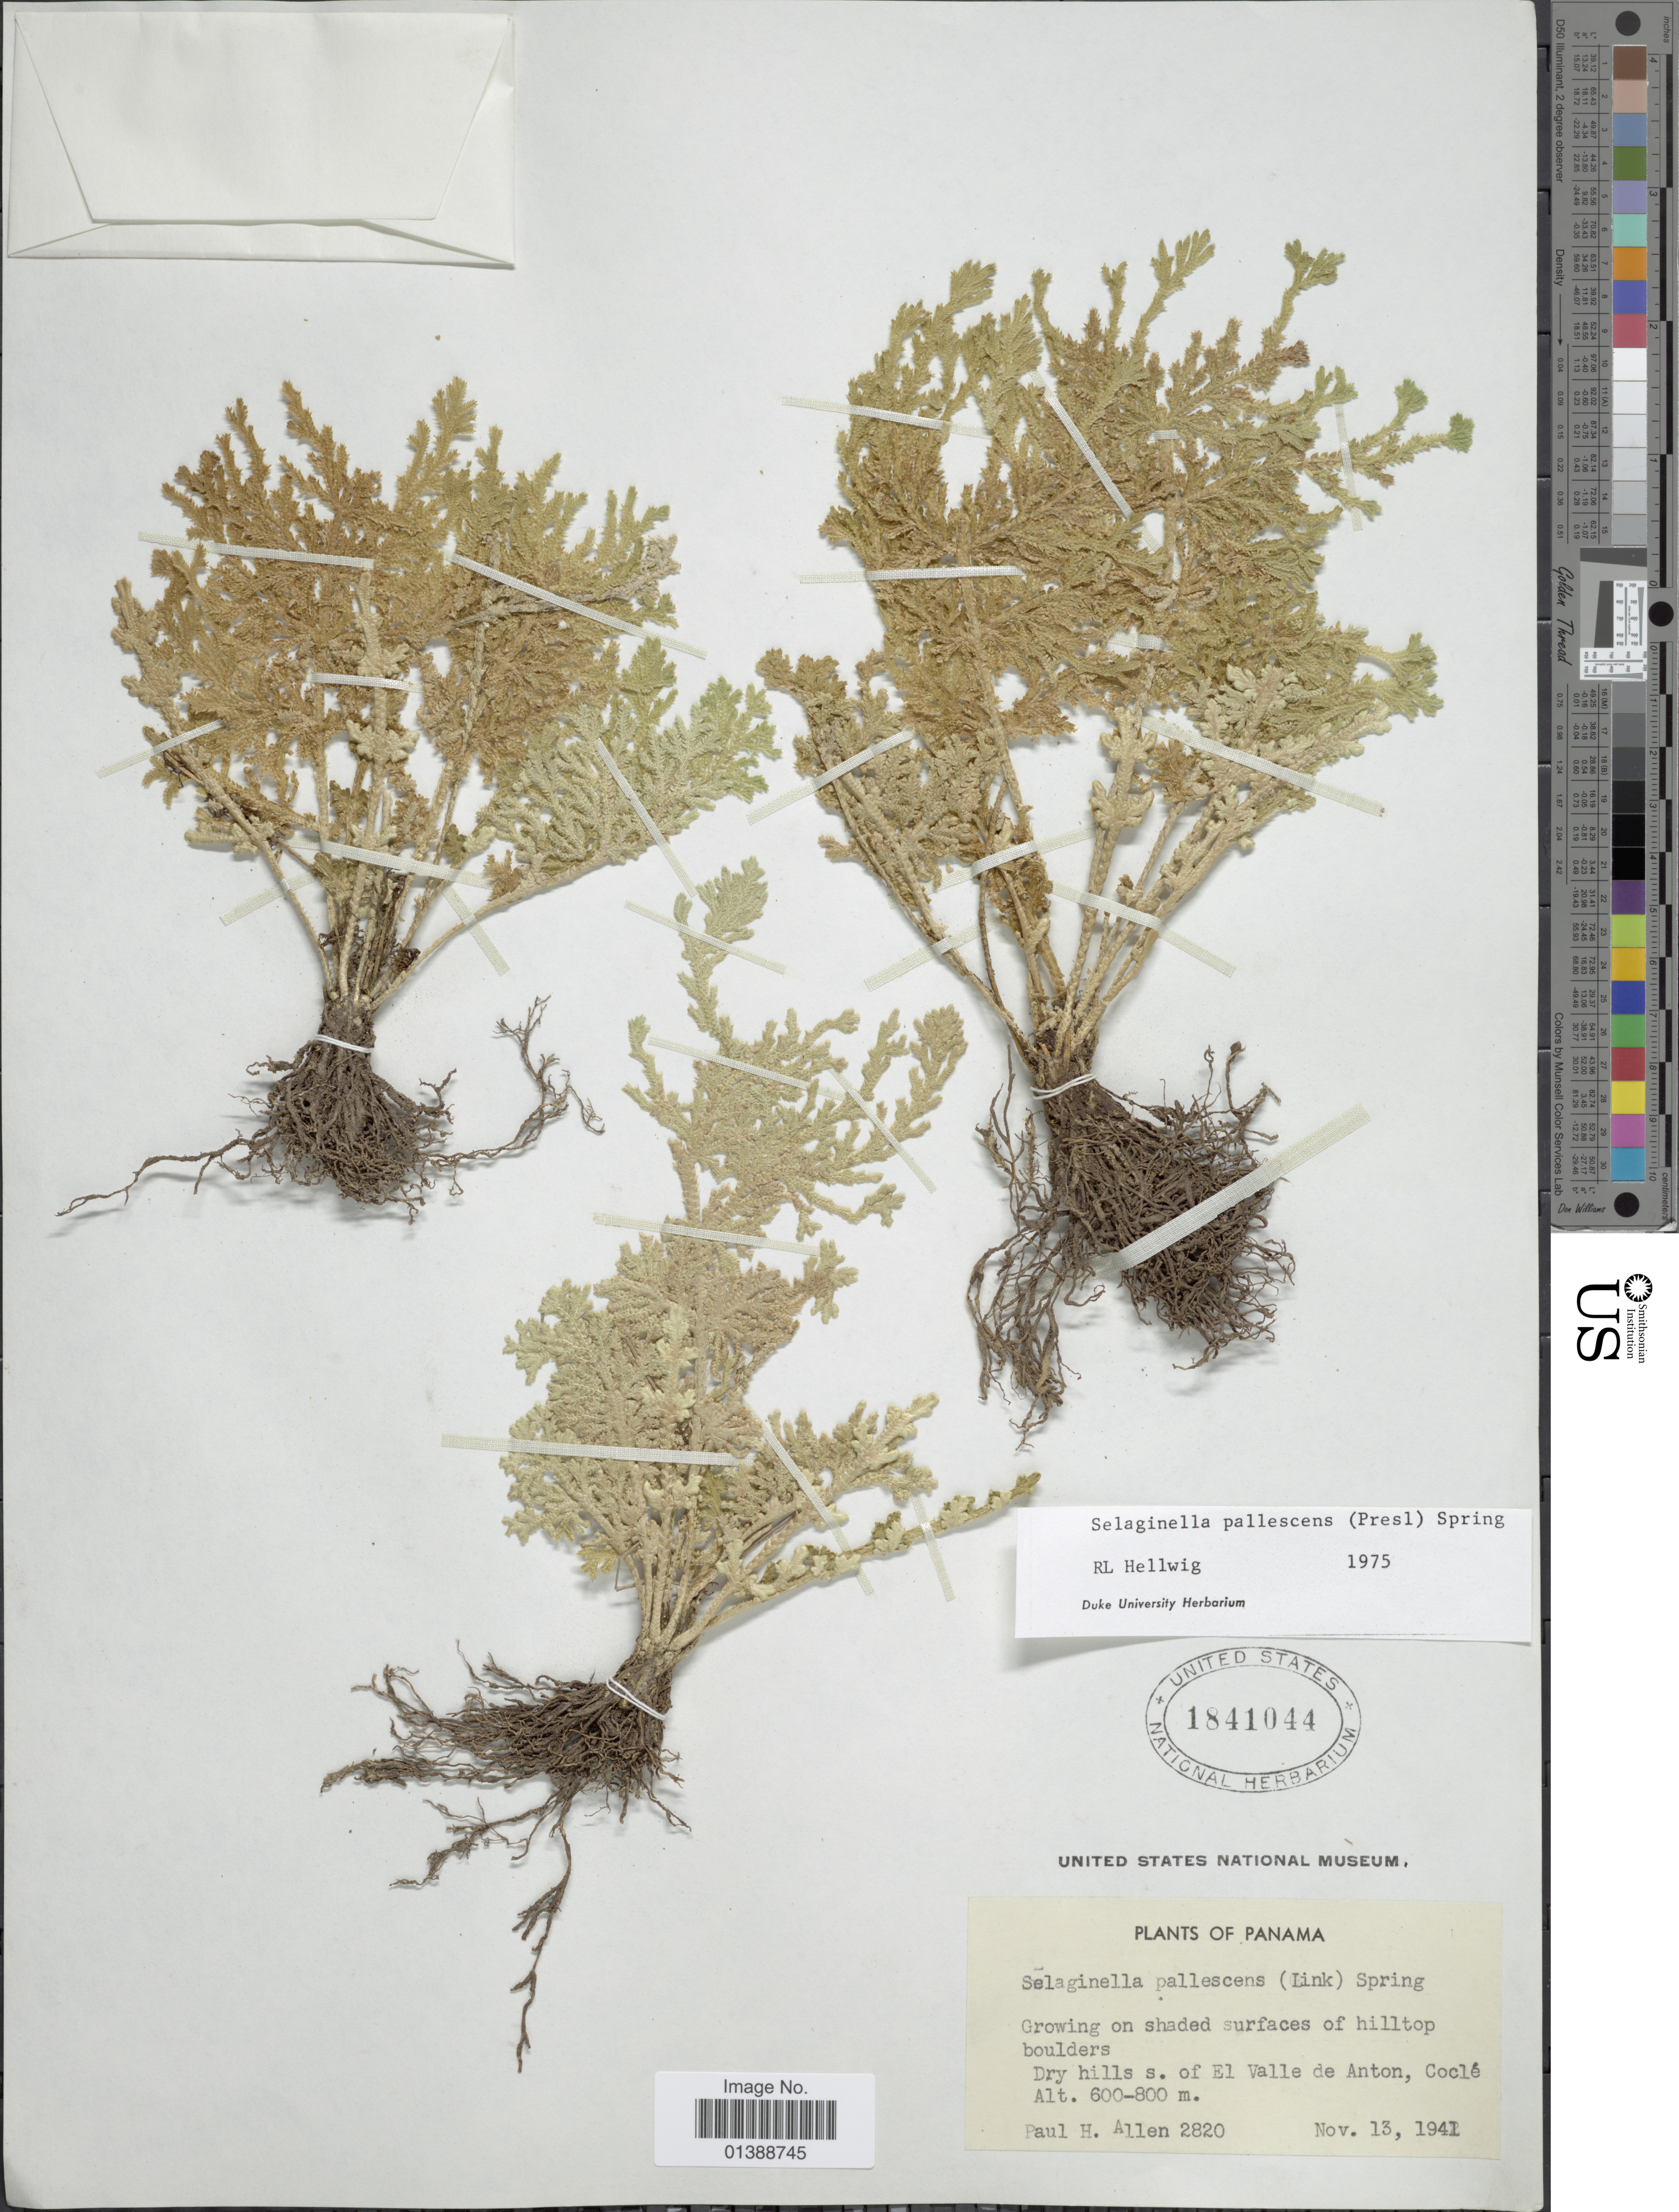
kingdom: Plantae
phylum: Tracheophyta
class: Lycopodiopsida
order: Selaginellales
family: Selaginellaceae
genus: Selaginella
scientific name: Selaginella pallescens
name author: (C. Presl) Spring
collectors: P. H. Allen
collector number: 2820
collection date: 1941-11-13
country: Panama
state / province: Coclé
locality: Dry hills s. of El Valle de Anton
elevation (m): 600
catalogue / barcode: US 1841044